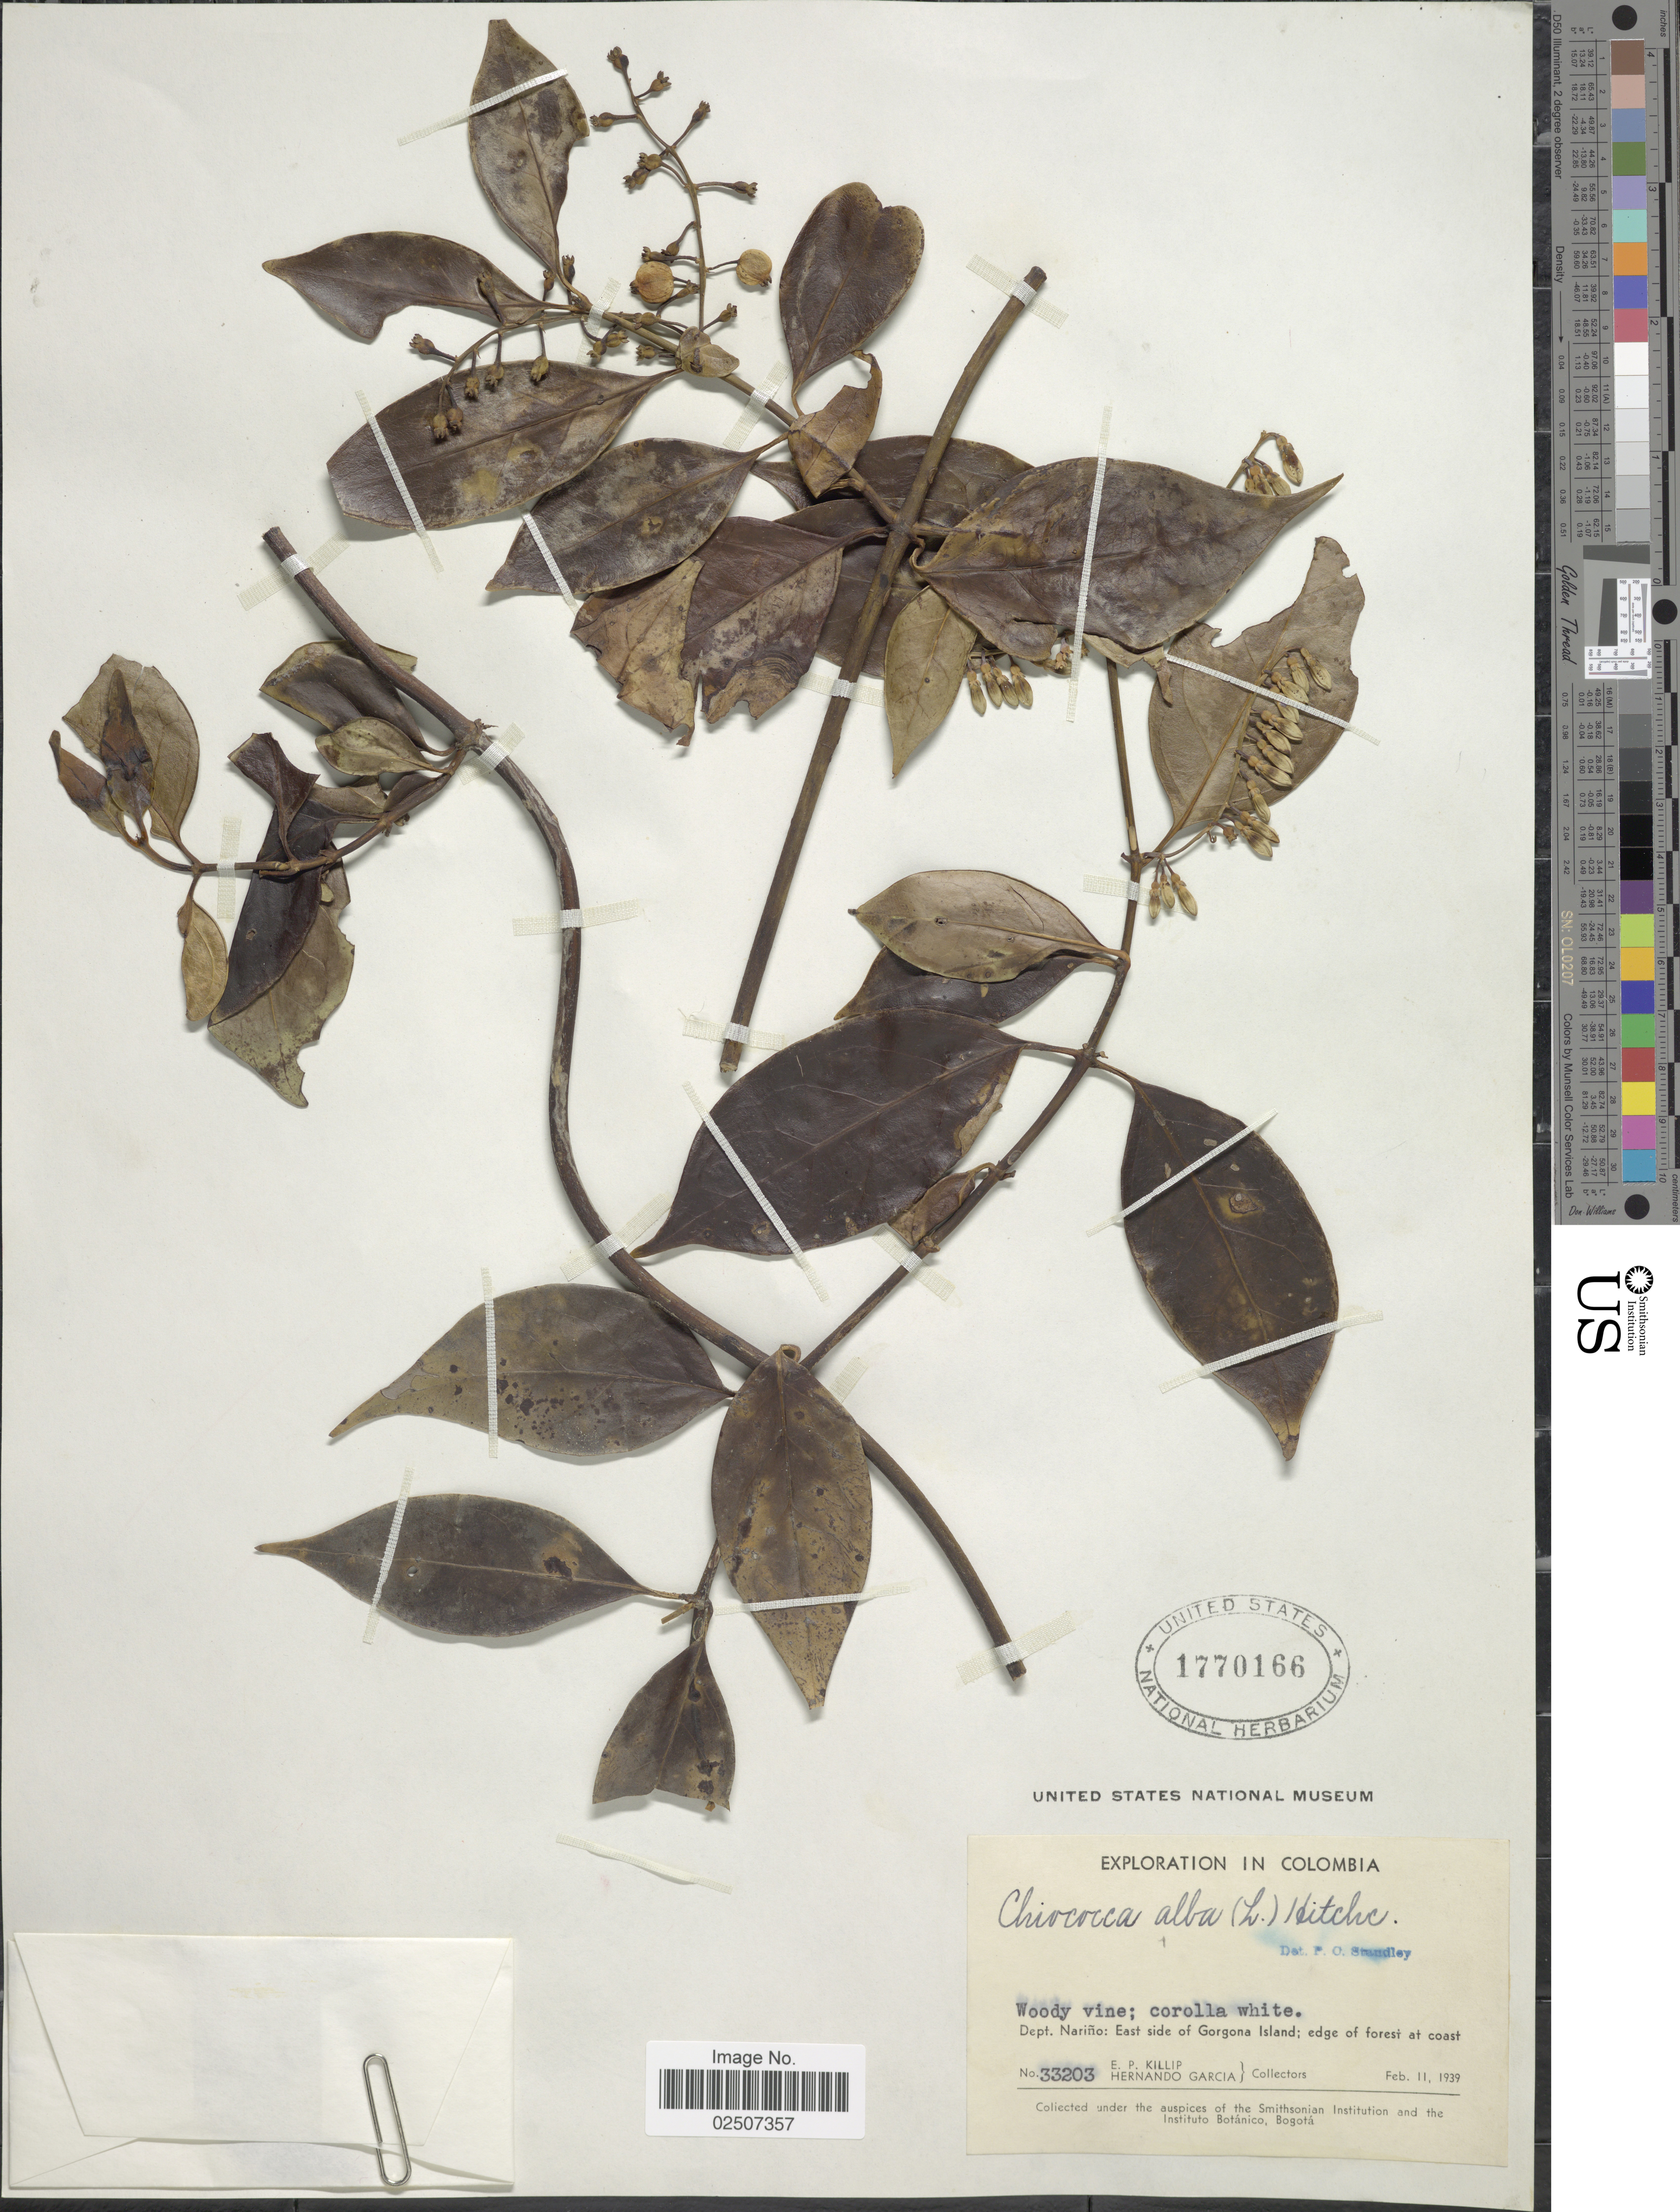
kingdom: Plantae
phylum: Tracheophyta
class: Magnoliopsida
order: Gentianales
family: Rubiaceae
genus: Chiococca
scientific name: Chiococca alba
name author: (L.) Hitchc.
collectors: E. P. Killip & H. Garcia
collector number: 33203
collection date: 1939-02-11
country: Colombia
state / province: Nariño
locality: Dept. Narino: East side of Gorgona Island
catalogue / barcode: US 1770166